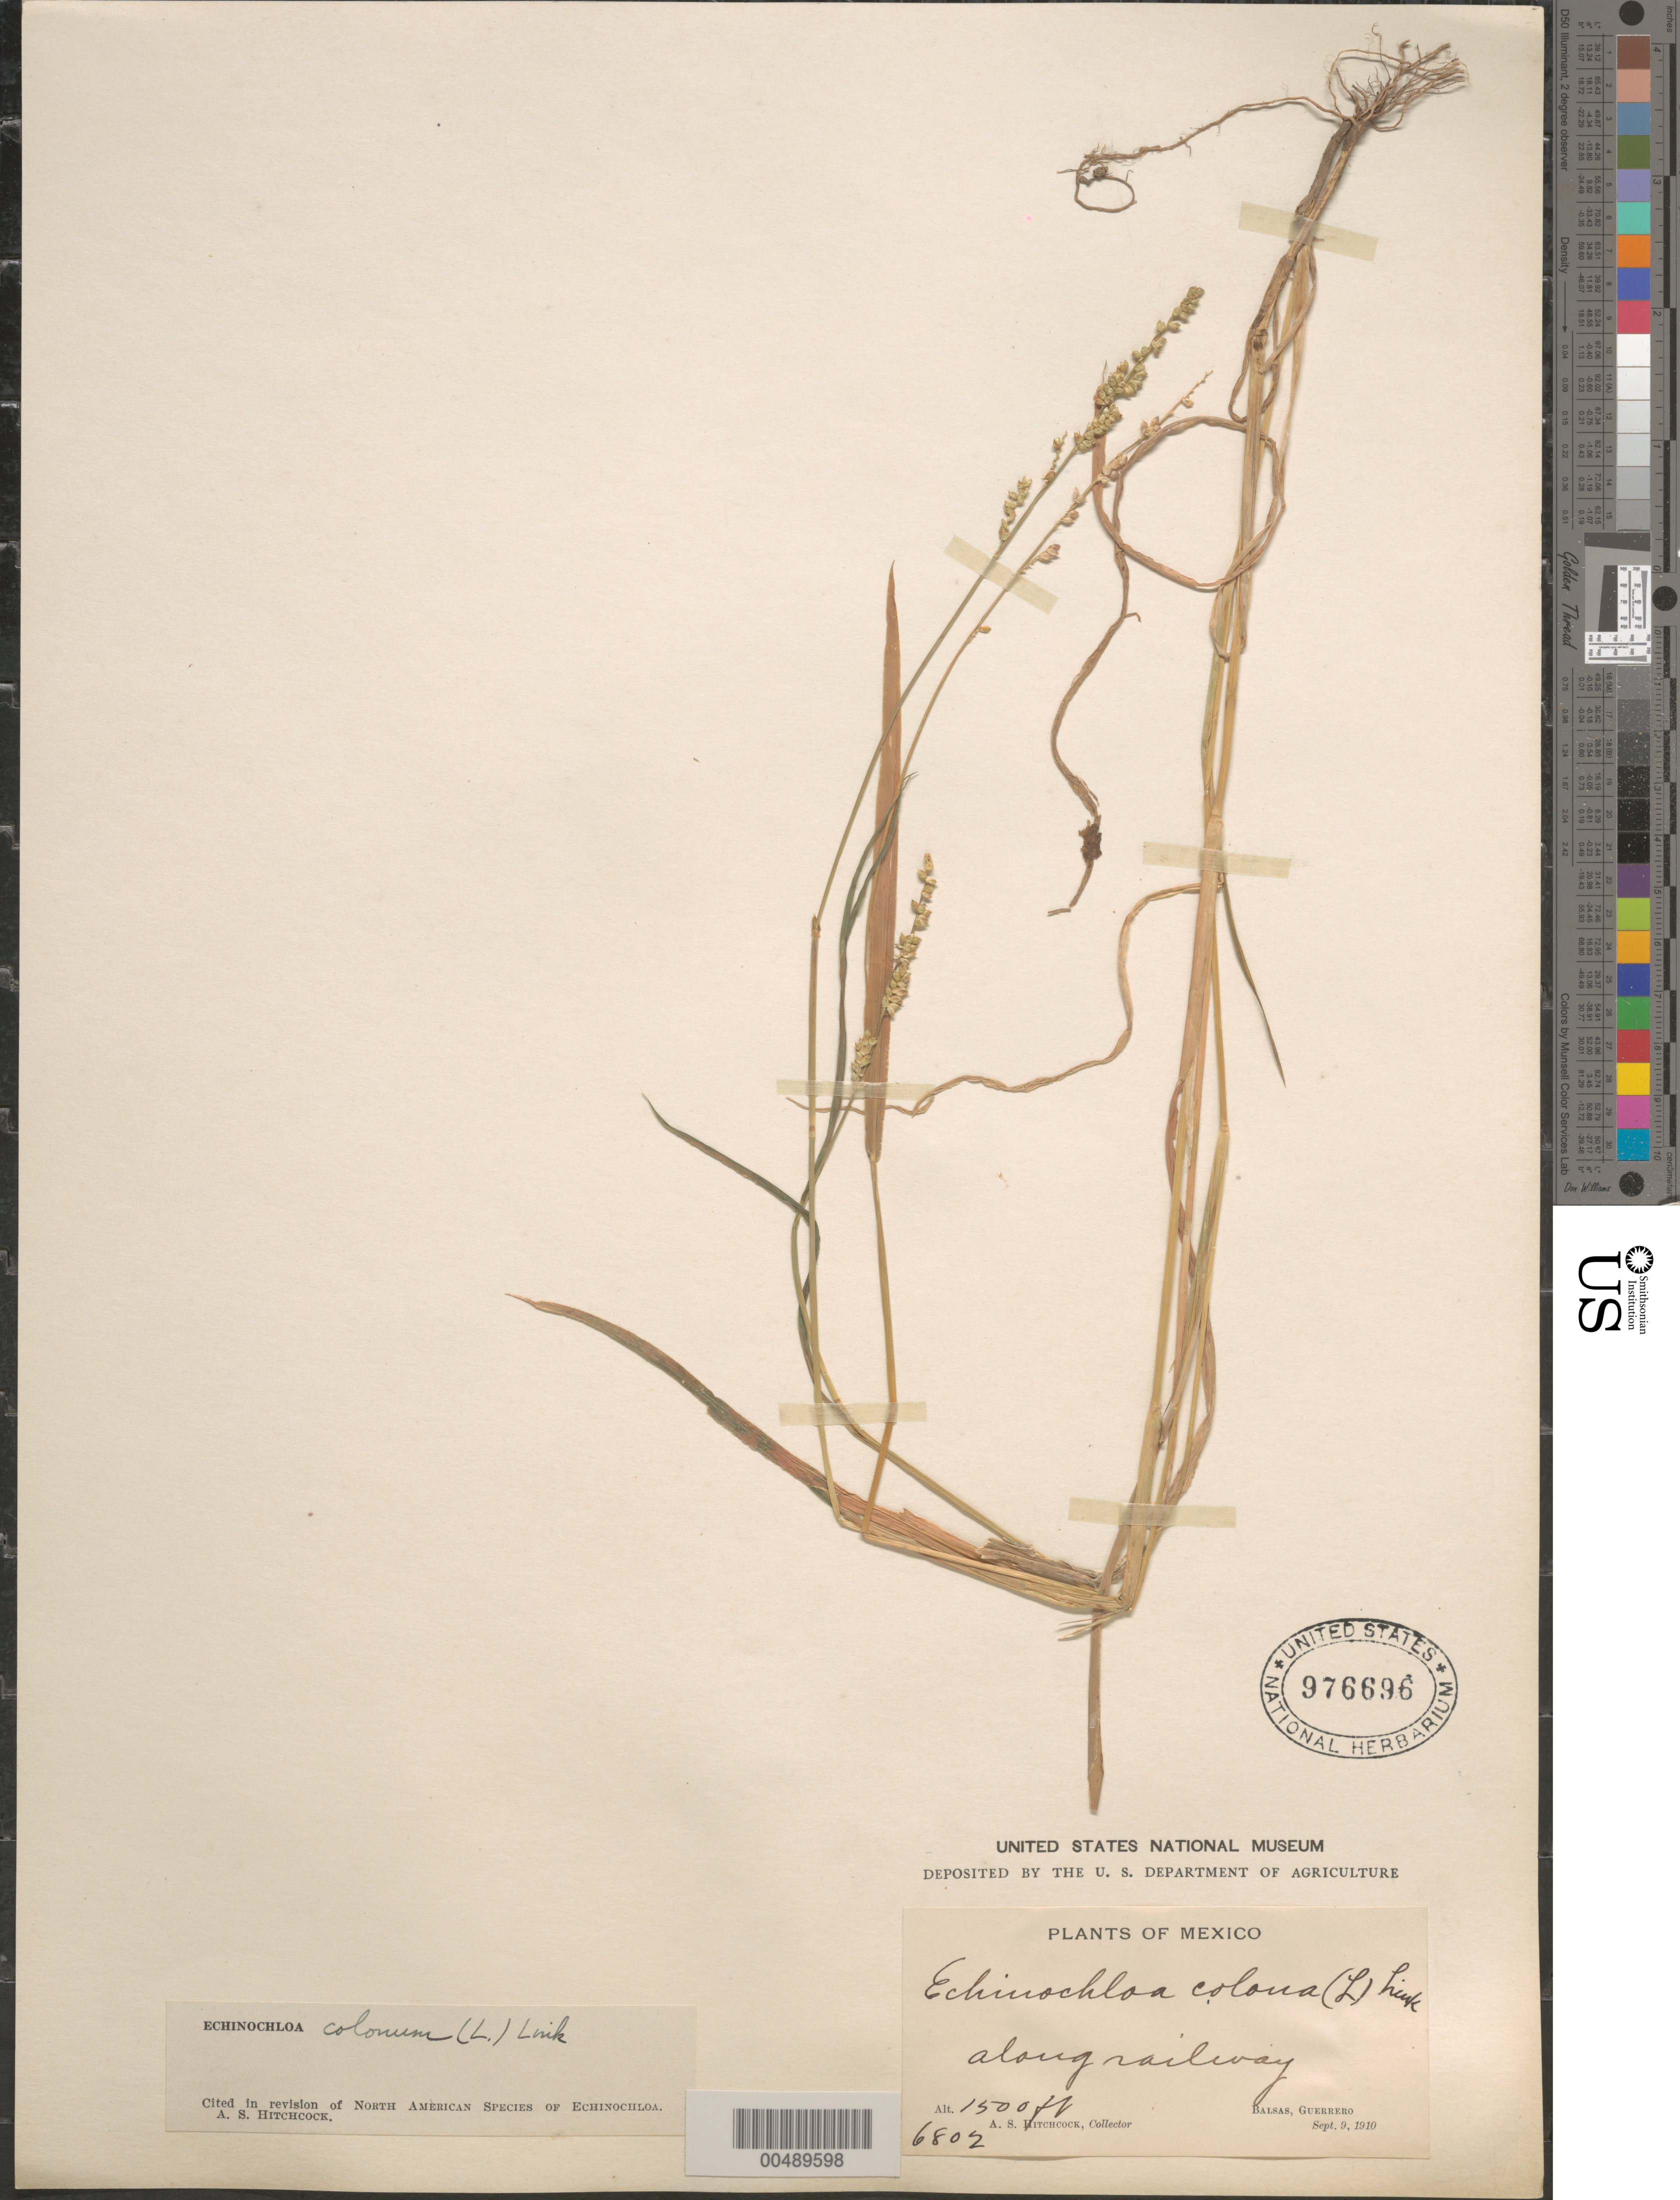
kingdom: Plantae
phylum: Tracheophyta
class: Liliopsida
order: Poales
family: Poaceae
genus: Echinochloa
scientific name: Echinochloa colona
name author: (L.) Link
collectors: A. S. Hitchcock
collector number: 6802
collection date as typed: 9 Sep 1910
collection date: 1910-09-09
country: Mexico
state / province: Guerrero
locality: Balsas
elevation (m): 457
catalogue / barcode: US 976696